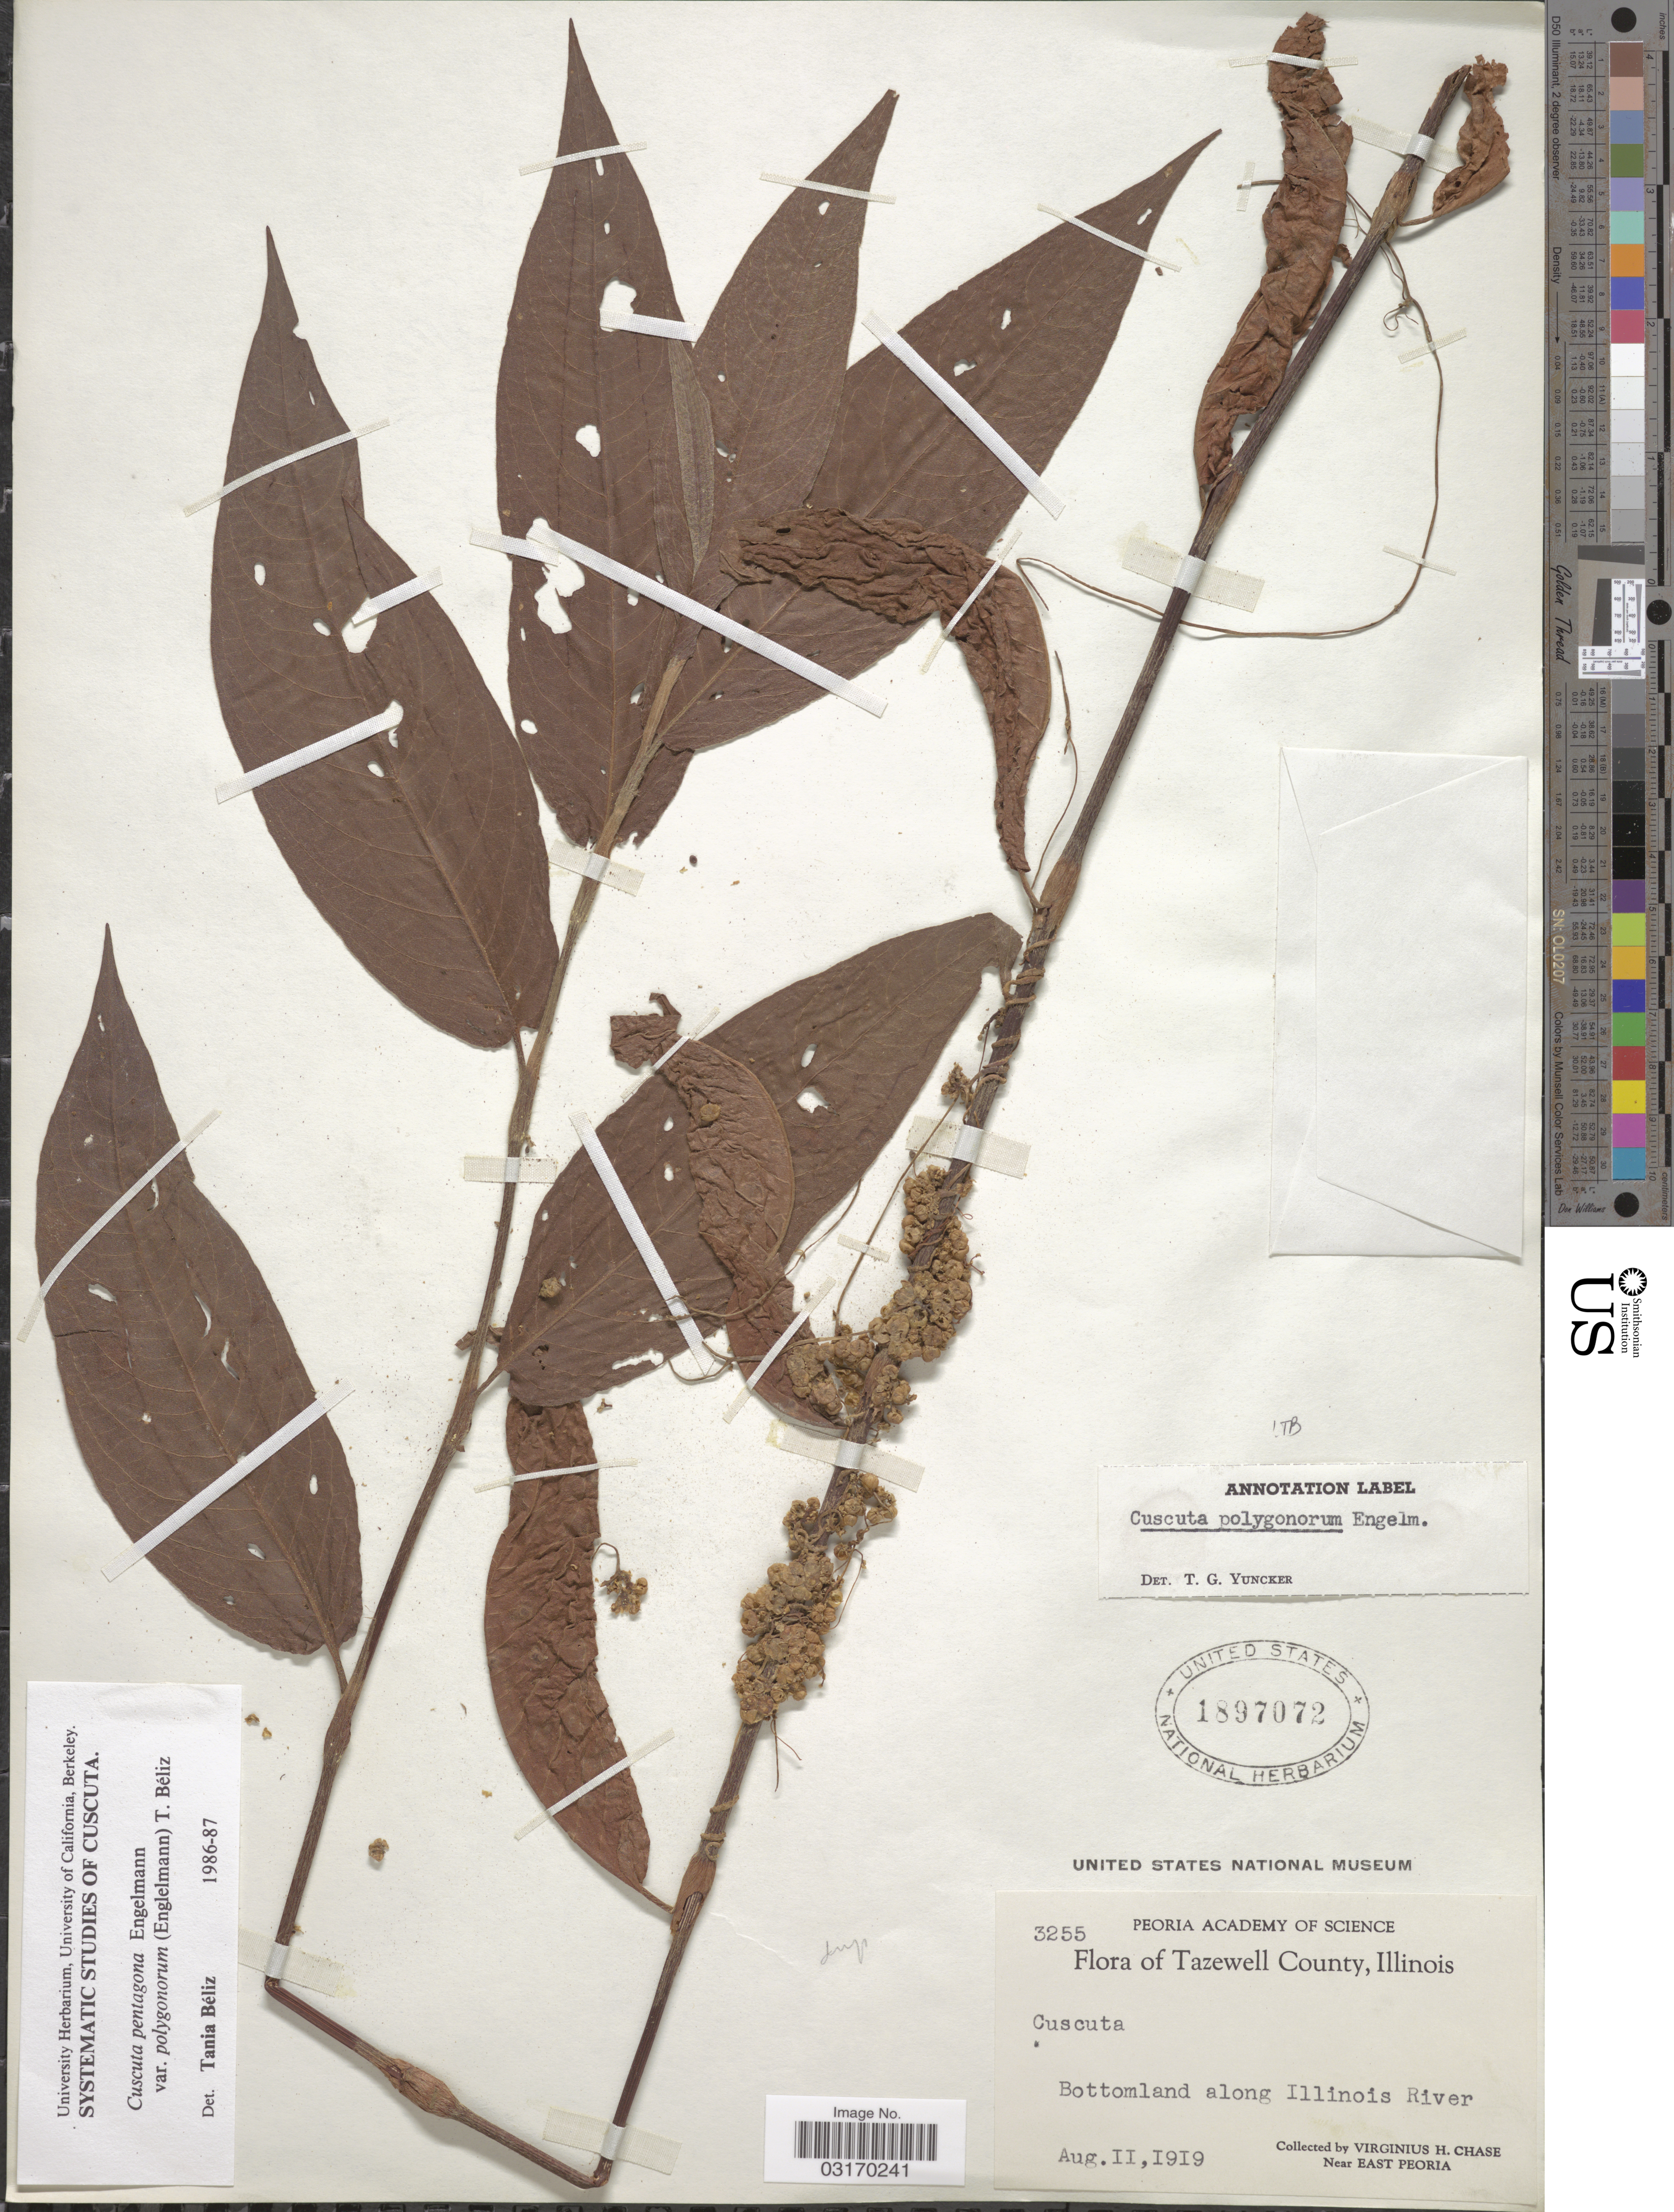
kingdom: Plantae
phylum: Tracheophyta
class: Magnoliopsida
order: Solanales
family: Convolvulaceae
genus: Cuscuta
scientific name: Cuscuta pentagona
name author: Engelm.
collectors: V. H. Chase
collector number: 3255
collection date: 1919-08-11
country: United States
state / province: Illinois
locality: Tazewell County. Bottomland along Illinois River. Near East Peoria.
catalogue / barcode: US 1897072